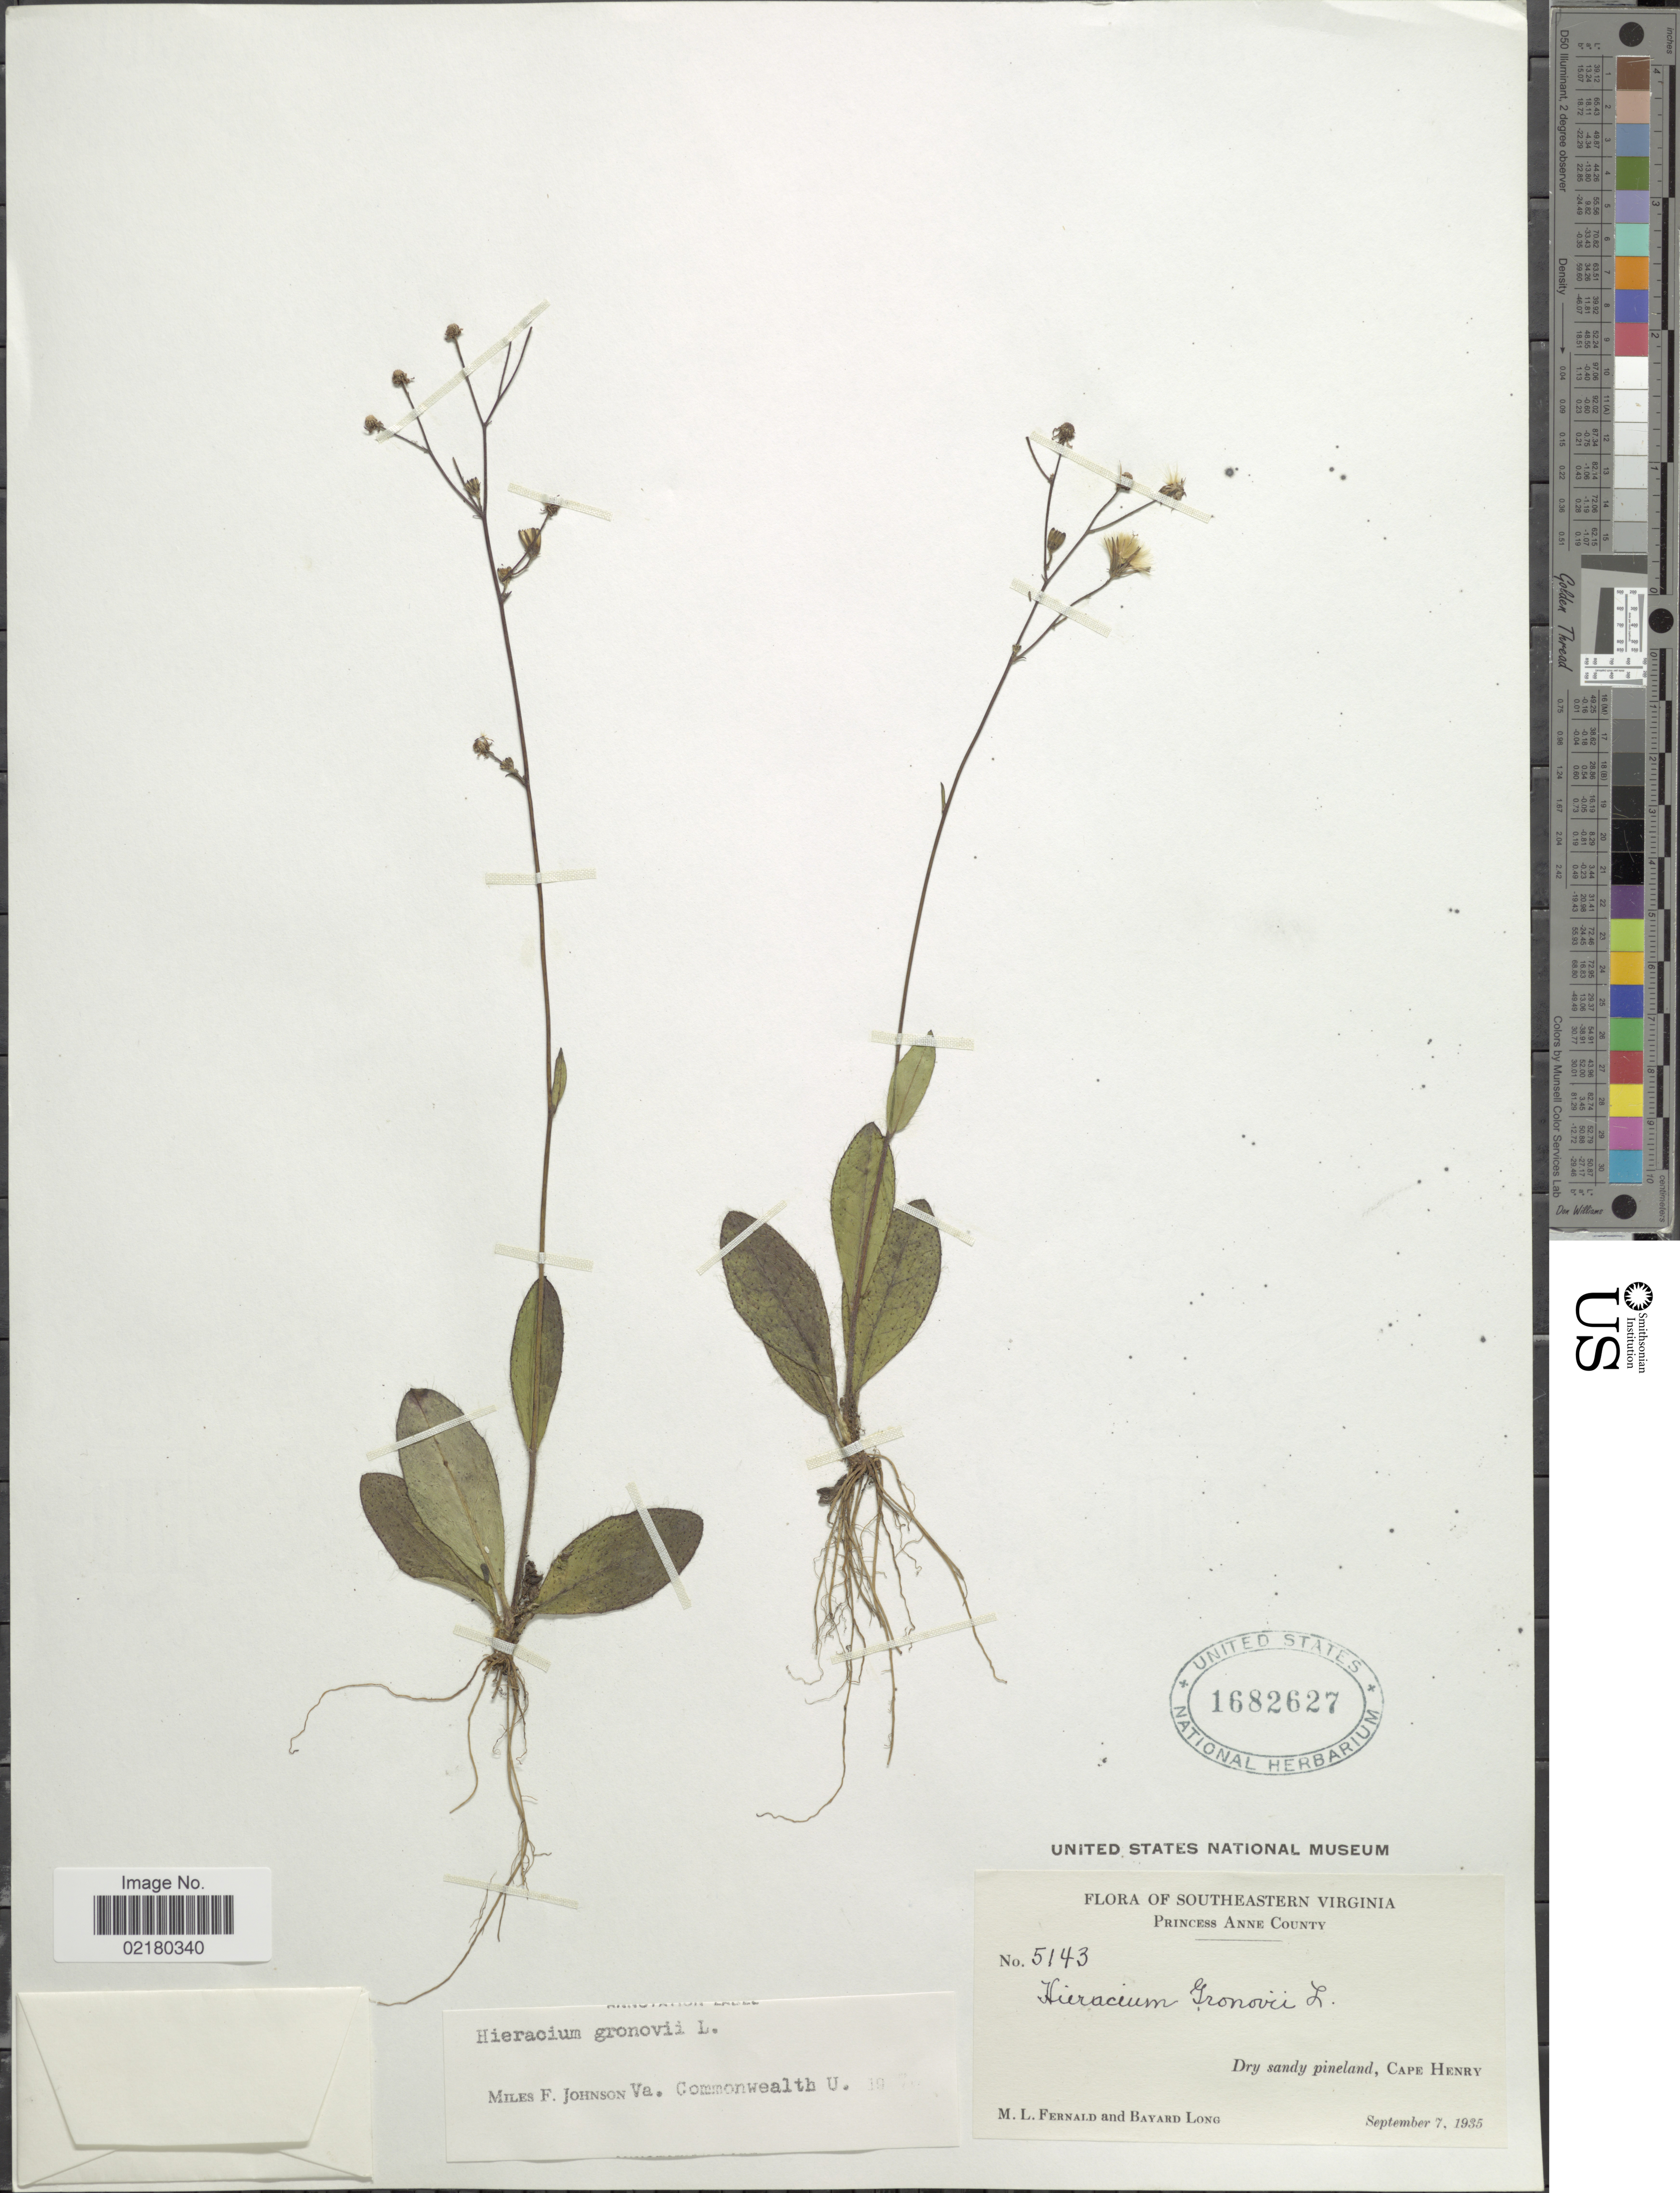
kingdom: Plantae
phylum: Tracheophyta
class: Magnoliopsida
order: Asterales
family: Asteraceae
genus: Hieracium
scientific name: Hieracium gronovii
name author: L.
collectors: M. L. Fernald & B. Long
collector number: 5143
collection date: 1935-09-07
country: United States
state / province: Virginia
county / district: City of Virginia Beach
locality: Southeastern Virginia, Princess Anne (=historic county name) County, dry sandy pineland, Cape Henry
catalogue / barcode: US 1682627